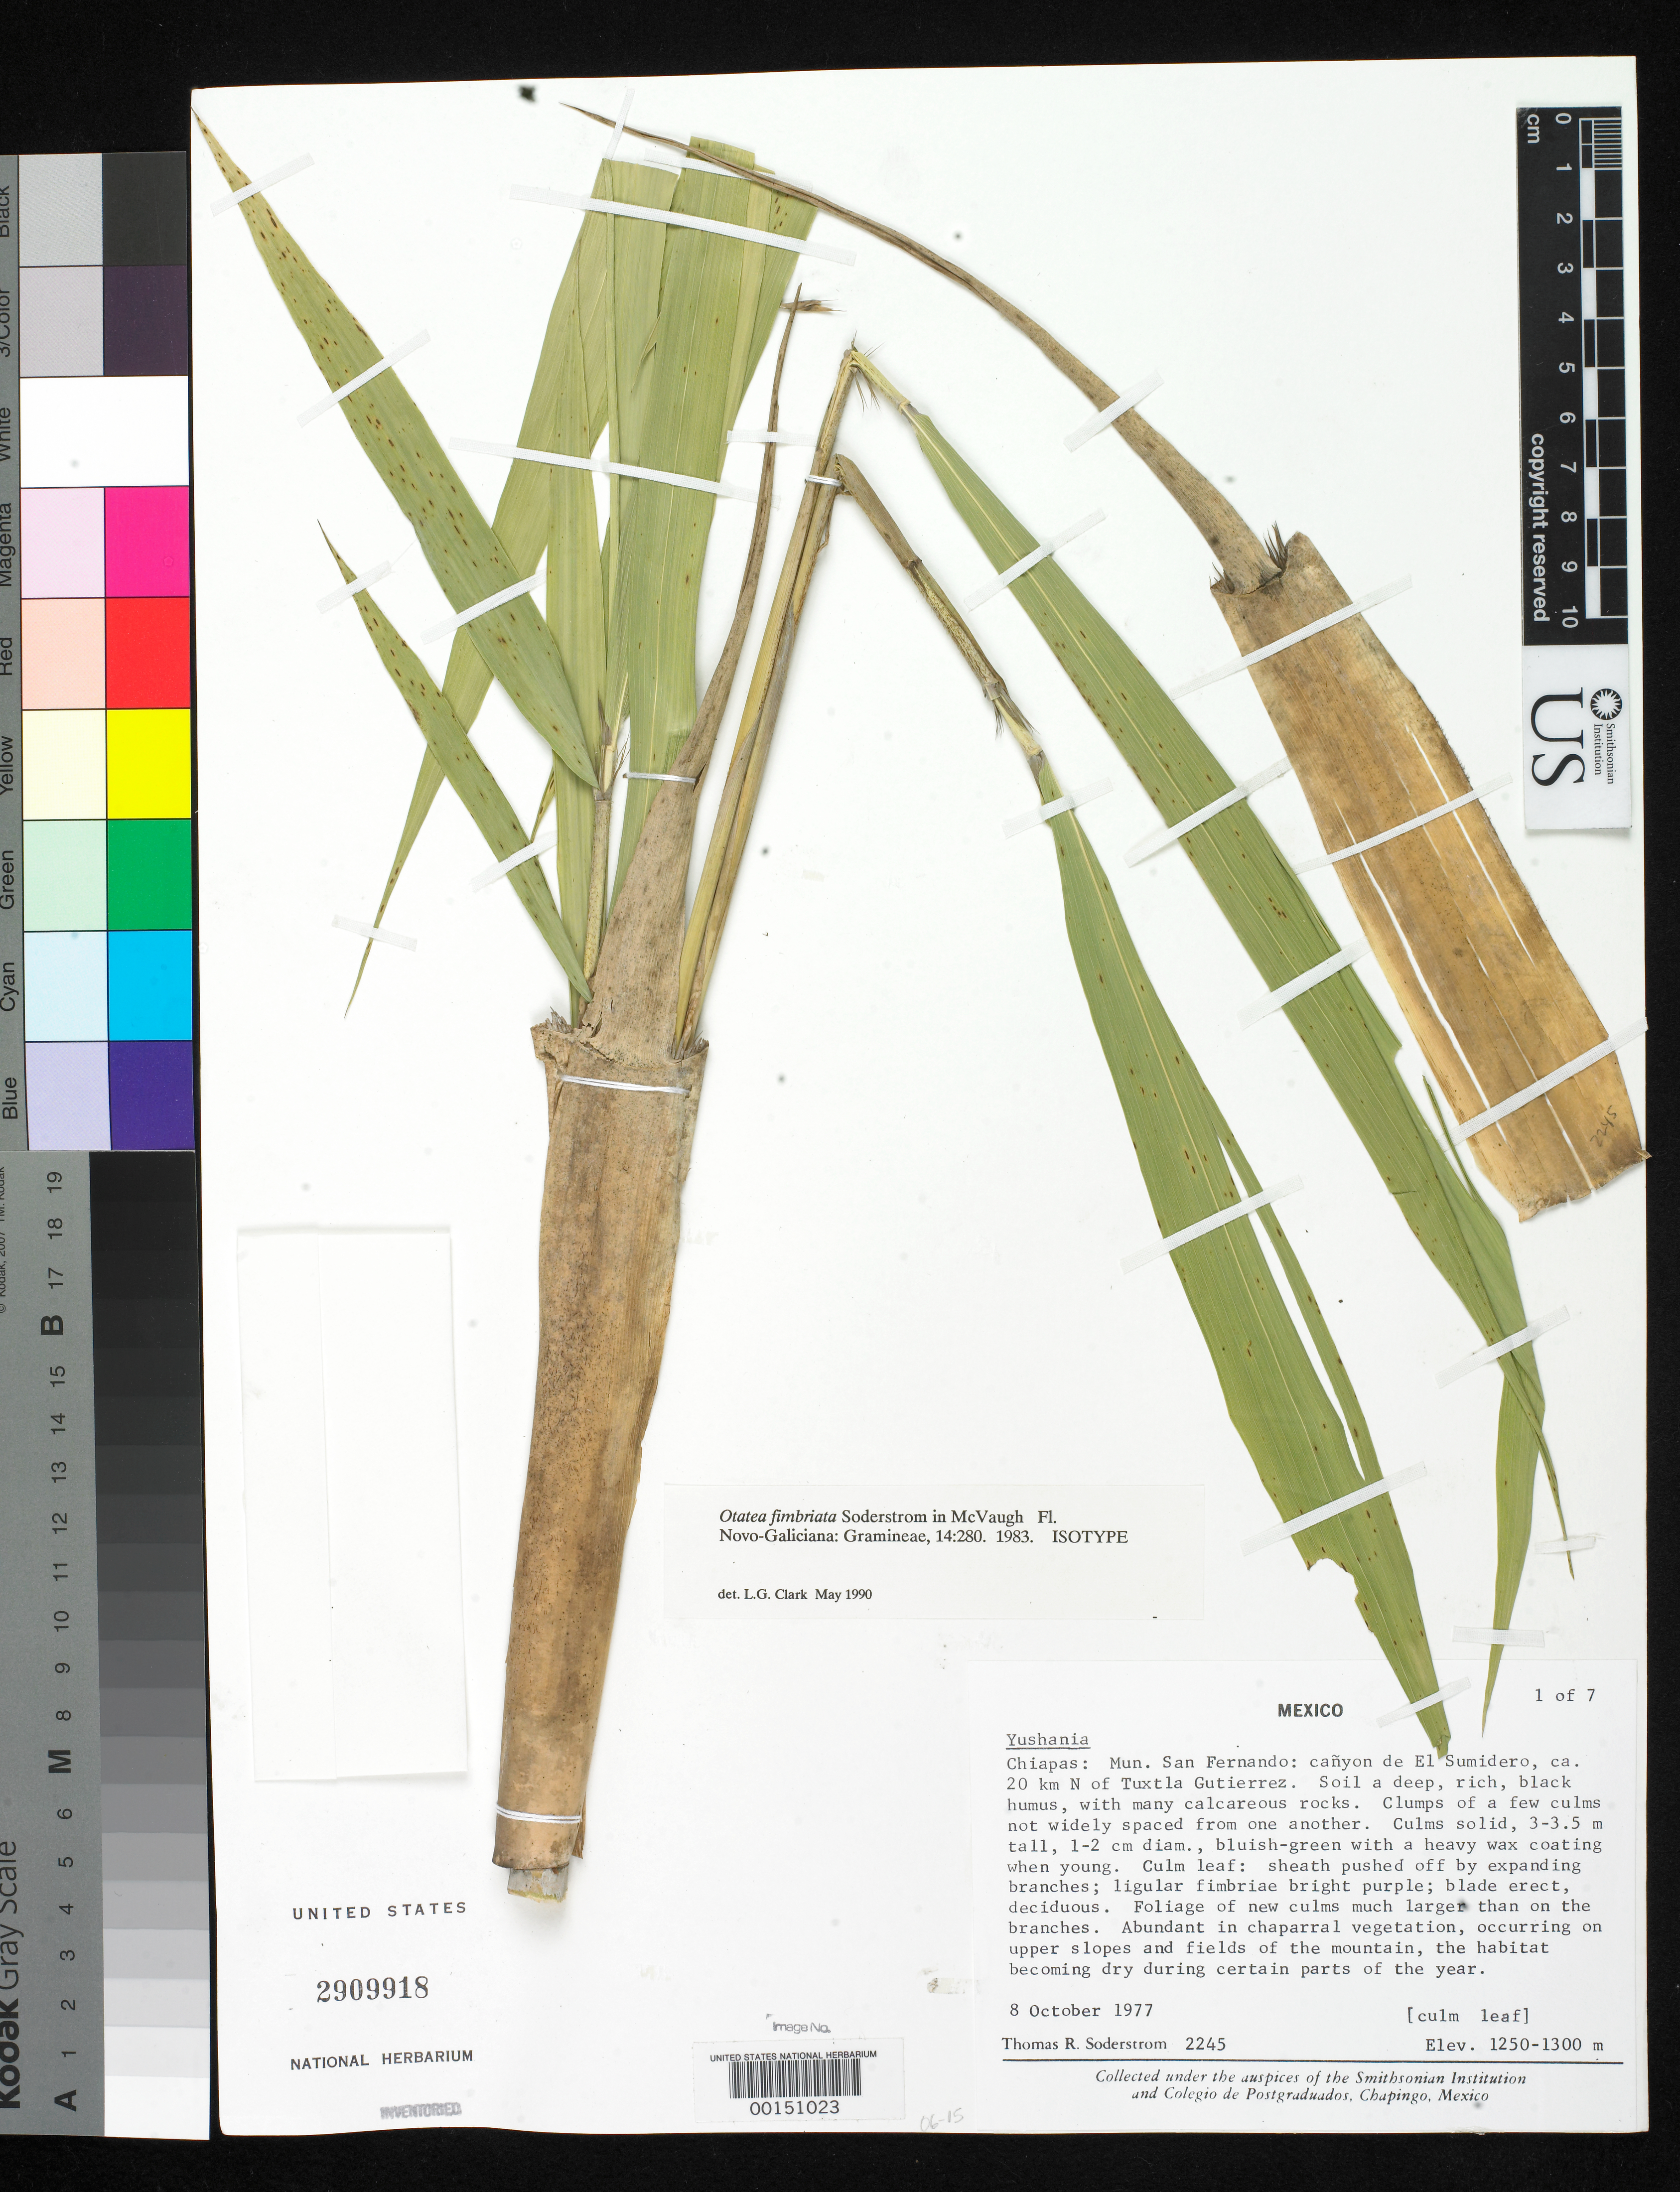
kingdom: Plantae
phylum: Tracheophyta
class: Liliopsida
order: Poales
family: Poaceae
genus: Otatea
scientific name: Otatea fimbriata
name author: Soderstr. in McVaugh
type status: Isotype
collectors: T. R. Soderstrom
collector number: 2245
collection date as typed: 08 Oct 1977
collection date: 1977-10-08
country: Mexico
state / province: Chiapas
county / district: San Fernando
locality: El Sumidero Canyon, 20 km N of Tuxtla Gutierrez.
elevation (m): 1250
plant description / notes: Additional type material filed separately with bulky bamboos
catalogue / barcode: US 2909918